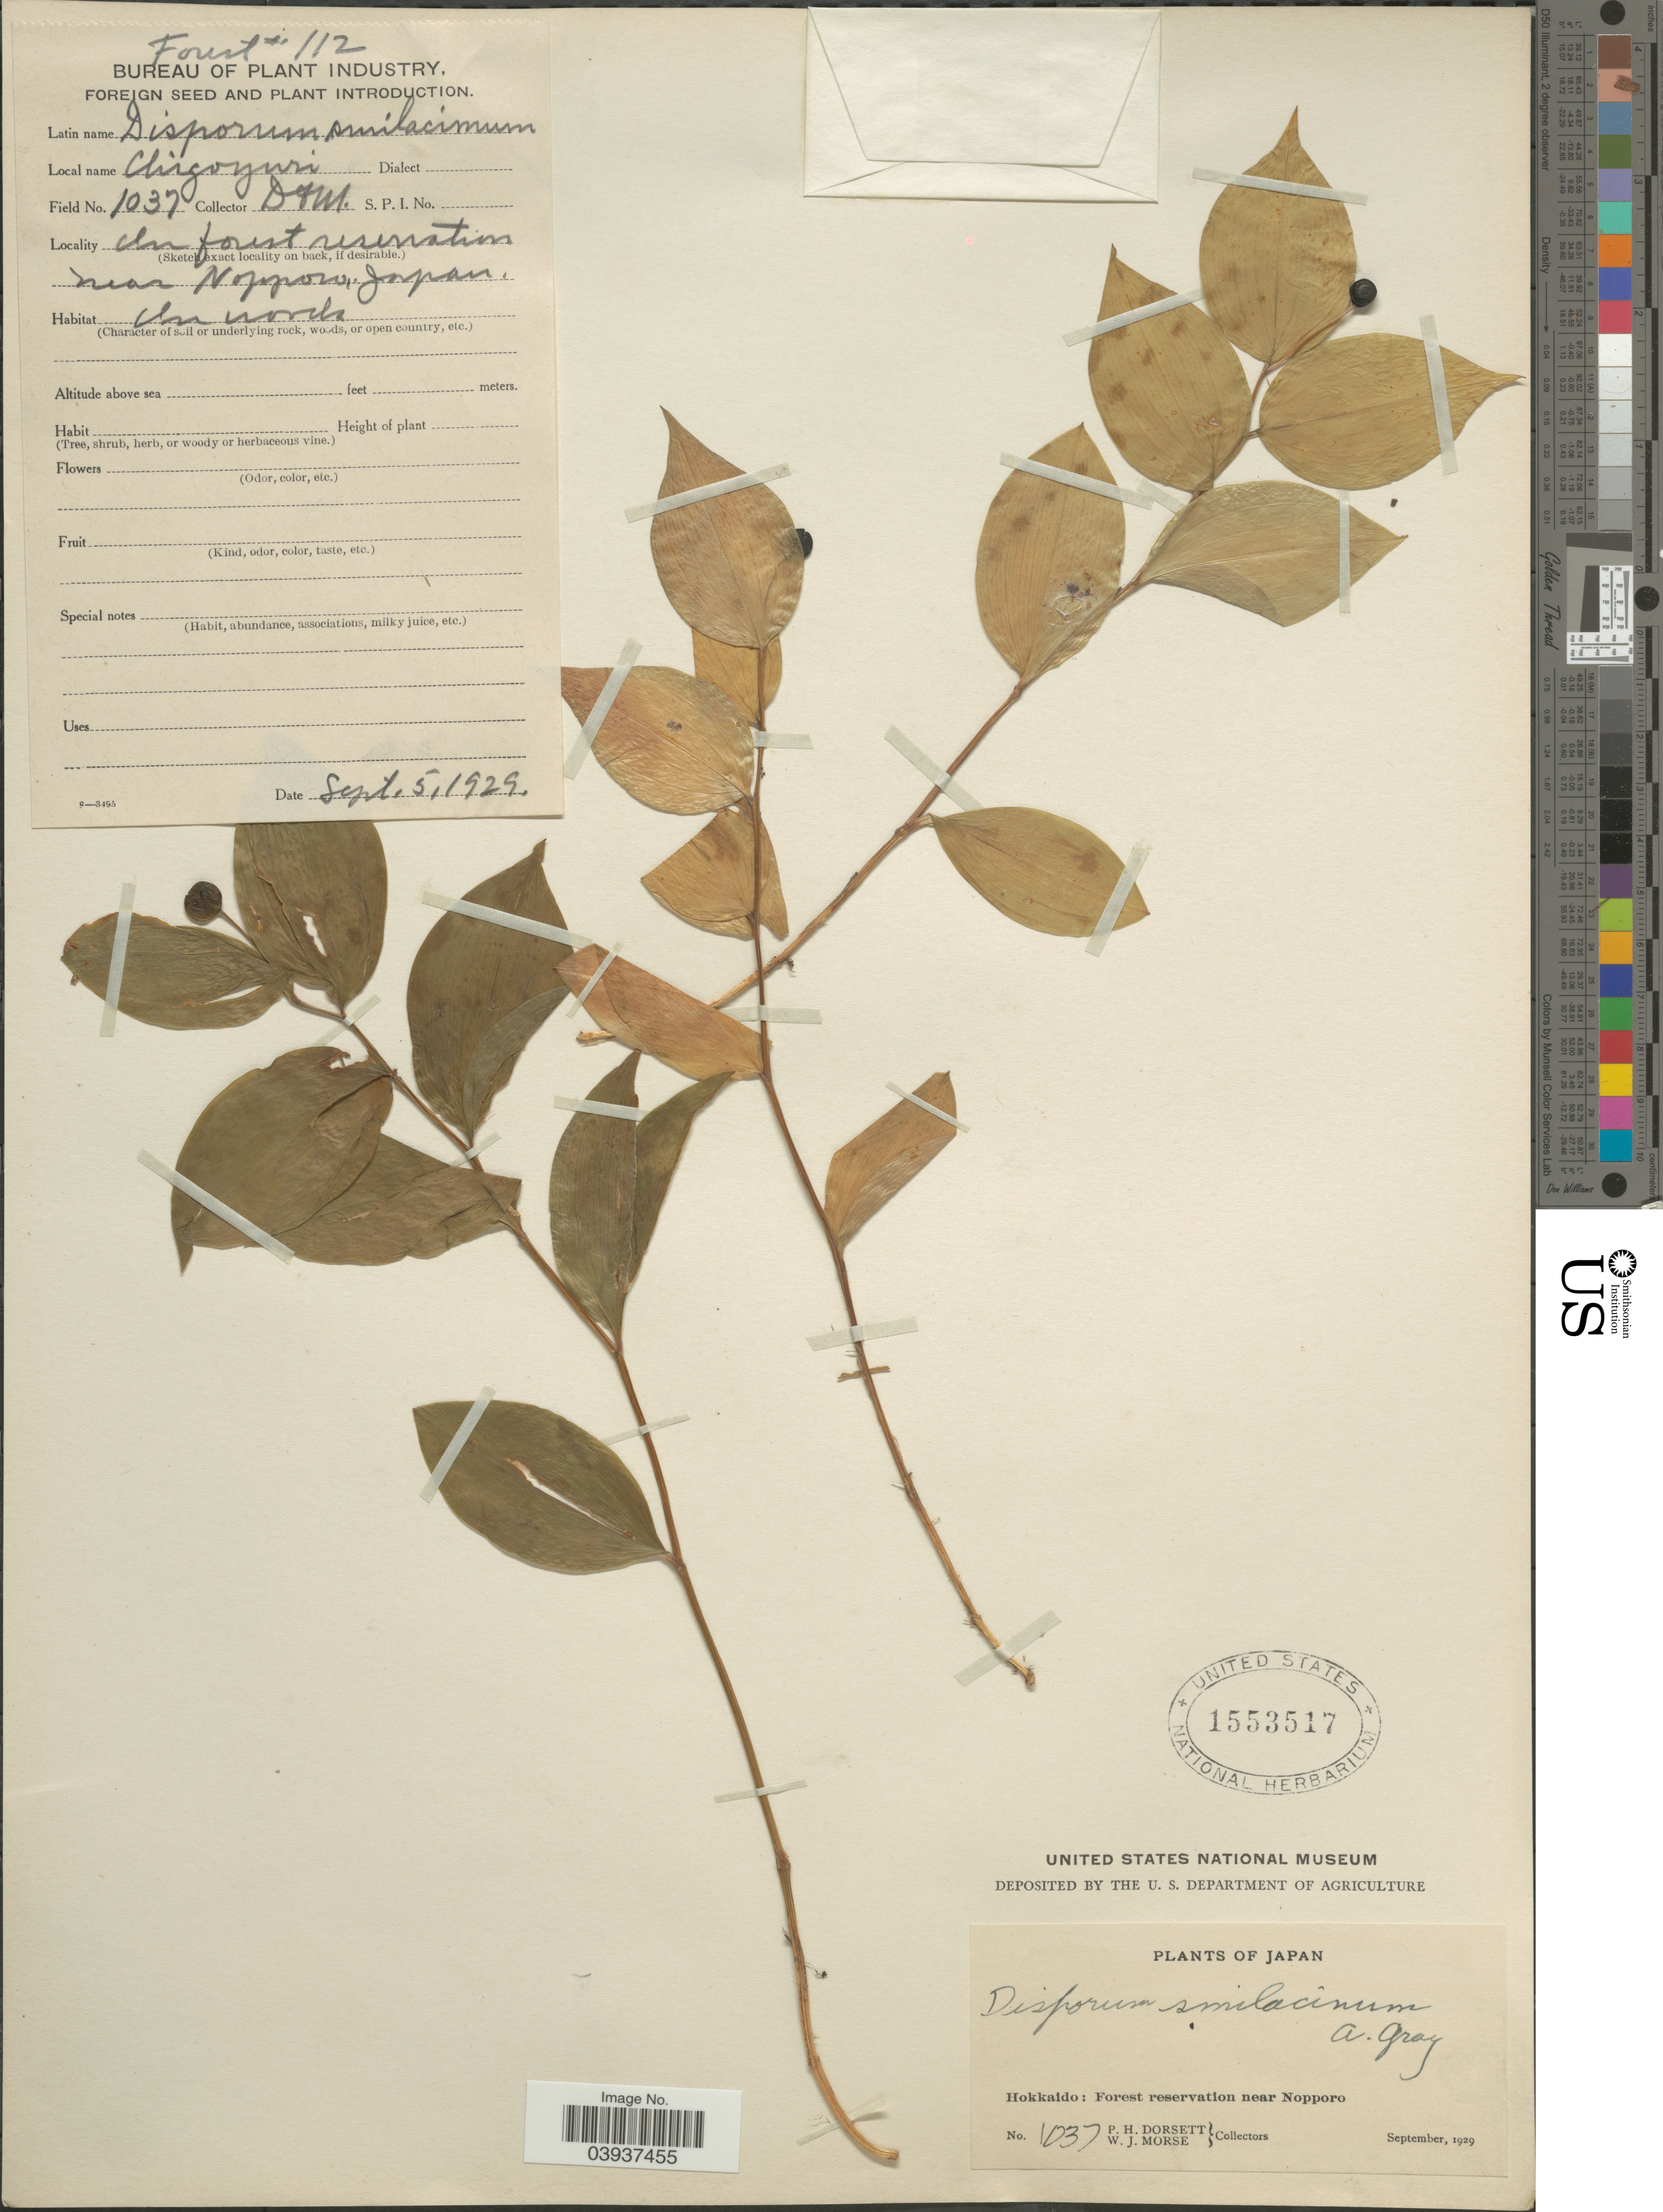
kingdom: Plantae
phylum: Tracheophyta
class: Liliopsida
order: Liliales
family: Colchicaceae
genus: Disporum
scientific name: Disporum smilacinum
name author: A. Gray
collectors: P. H. Dorsett & W. J. Morse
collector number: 1037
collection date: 1929-09-05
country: Japan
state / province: Hokkaidō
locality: Forest reservation near Nopporo.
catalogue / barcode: US 1553517